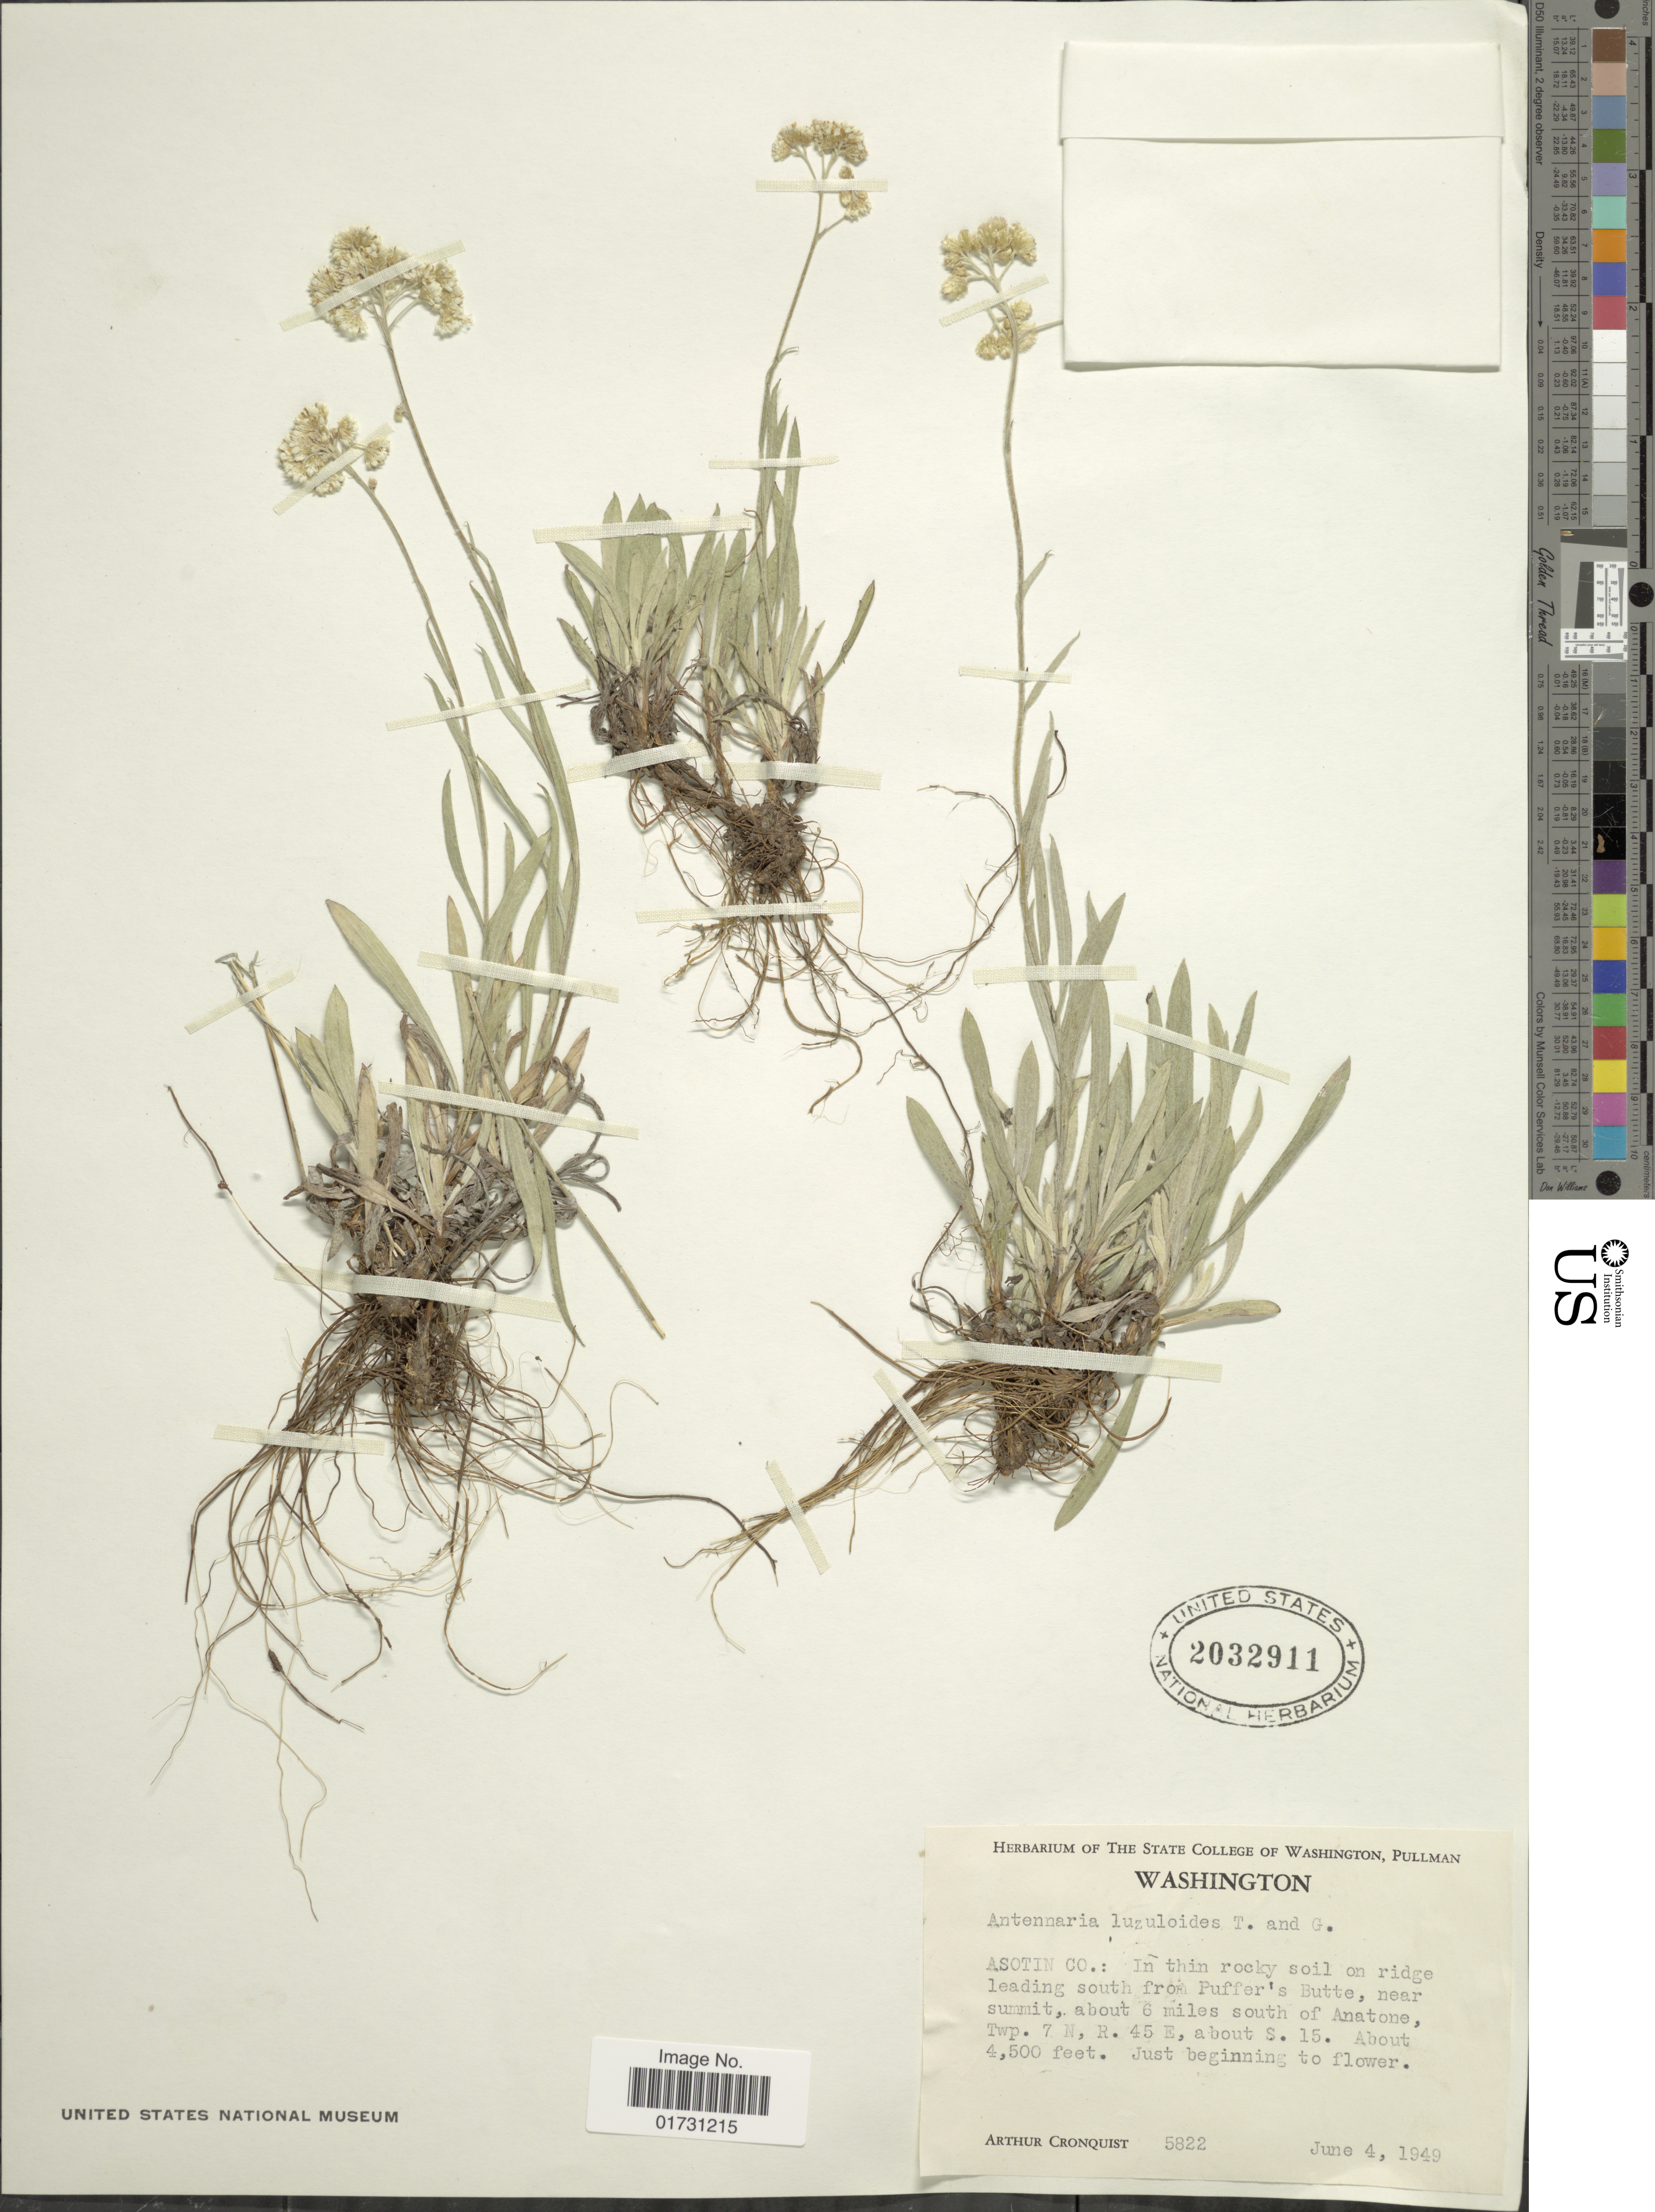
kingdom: Plantae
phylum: Tracheophyta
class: Magnoliopsida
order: Asterales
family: Asteraceae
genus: Antennaria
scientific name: Antennaria luzuloides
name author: Torr. & A. Gray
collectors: A. J. Cronquist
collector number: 5822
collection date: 1949-06-04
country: United States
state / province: Washington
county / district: Asotin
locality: Asotin Co.: In thin rocky soil ridge leading south from Puffer; s Butte, near summit, about 6 miles south of Anatone, Twp. 7 N, R. 45 E, about S. 15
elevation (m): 1372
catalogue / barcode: US 2032911